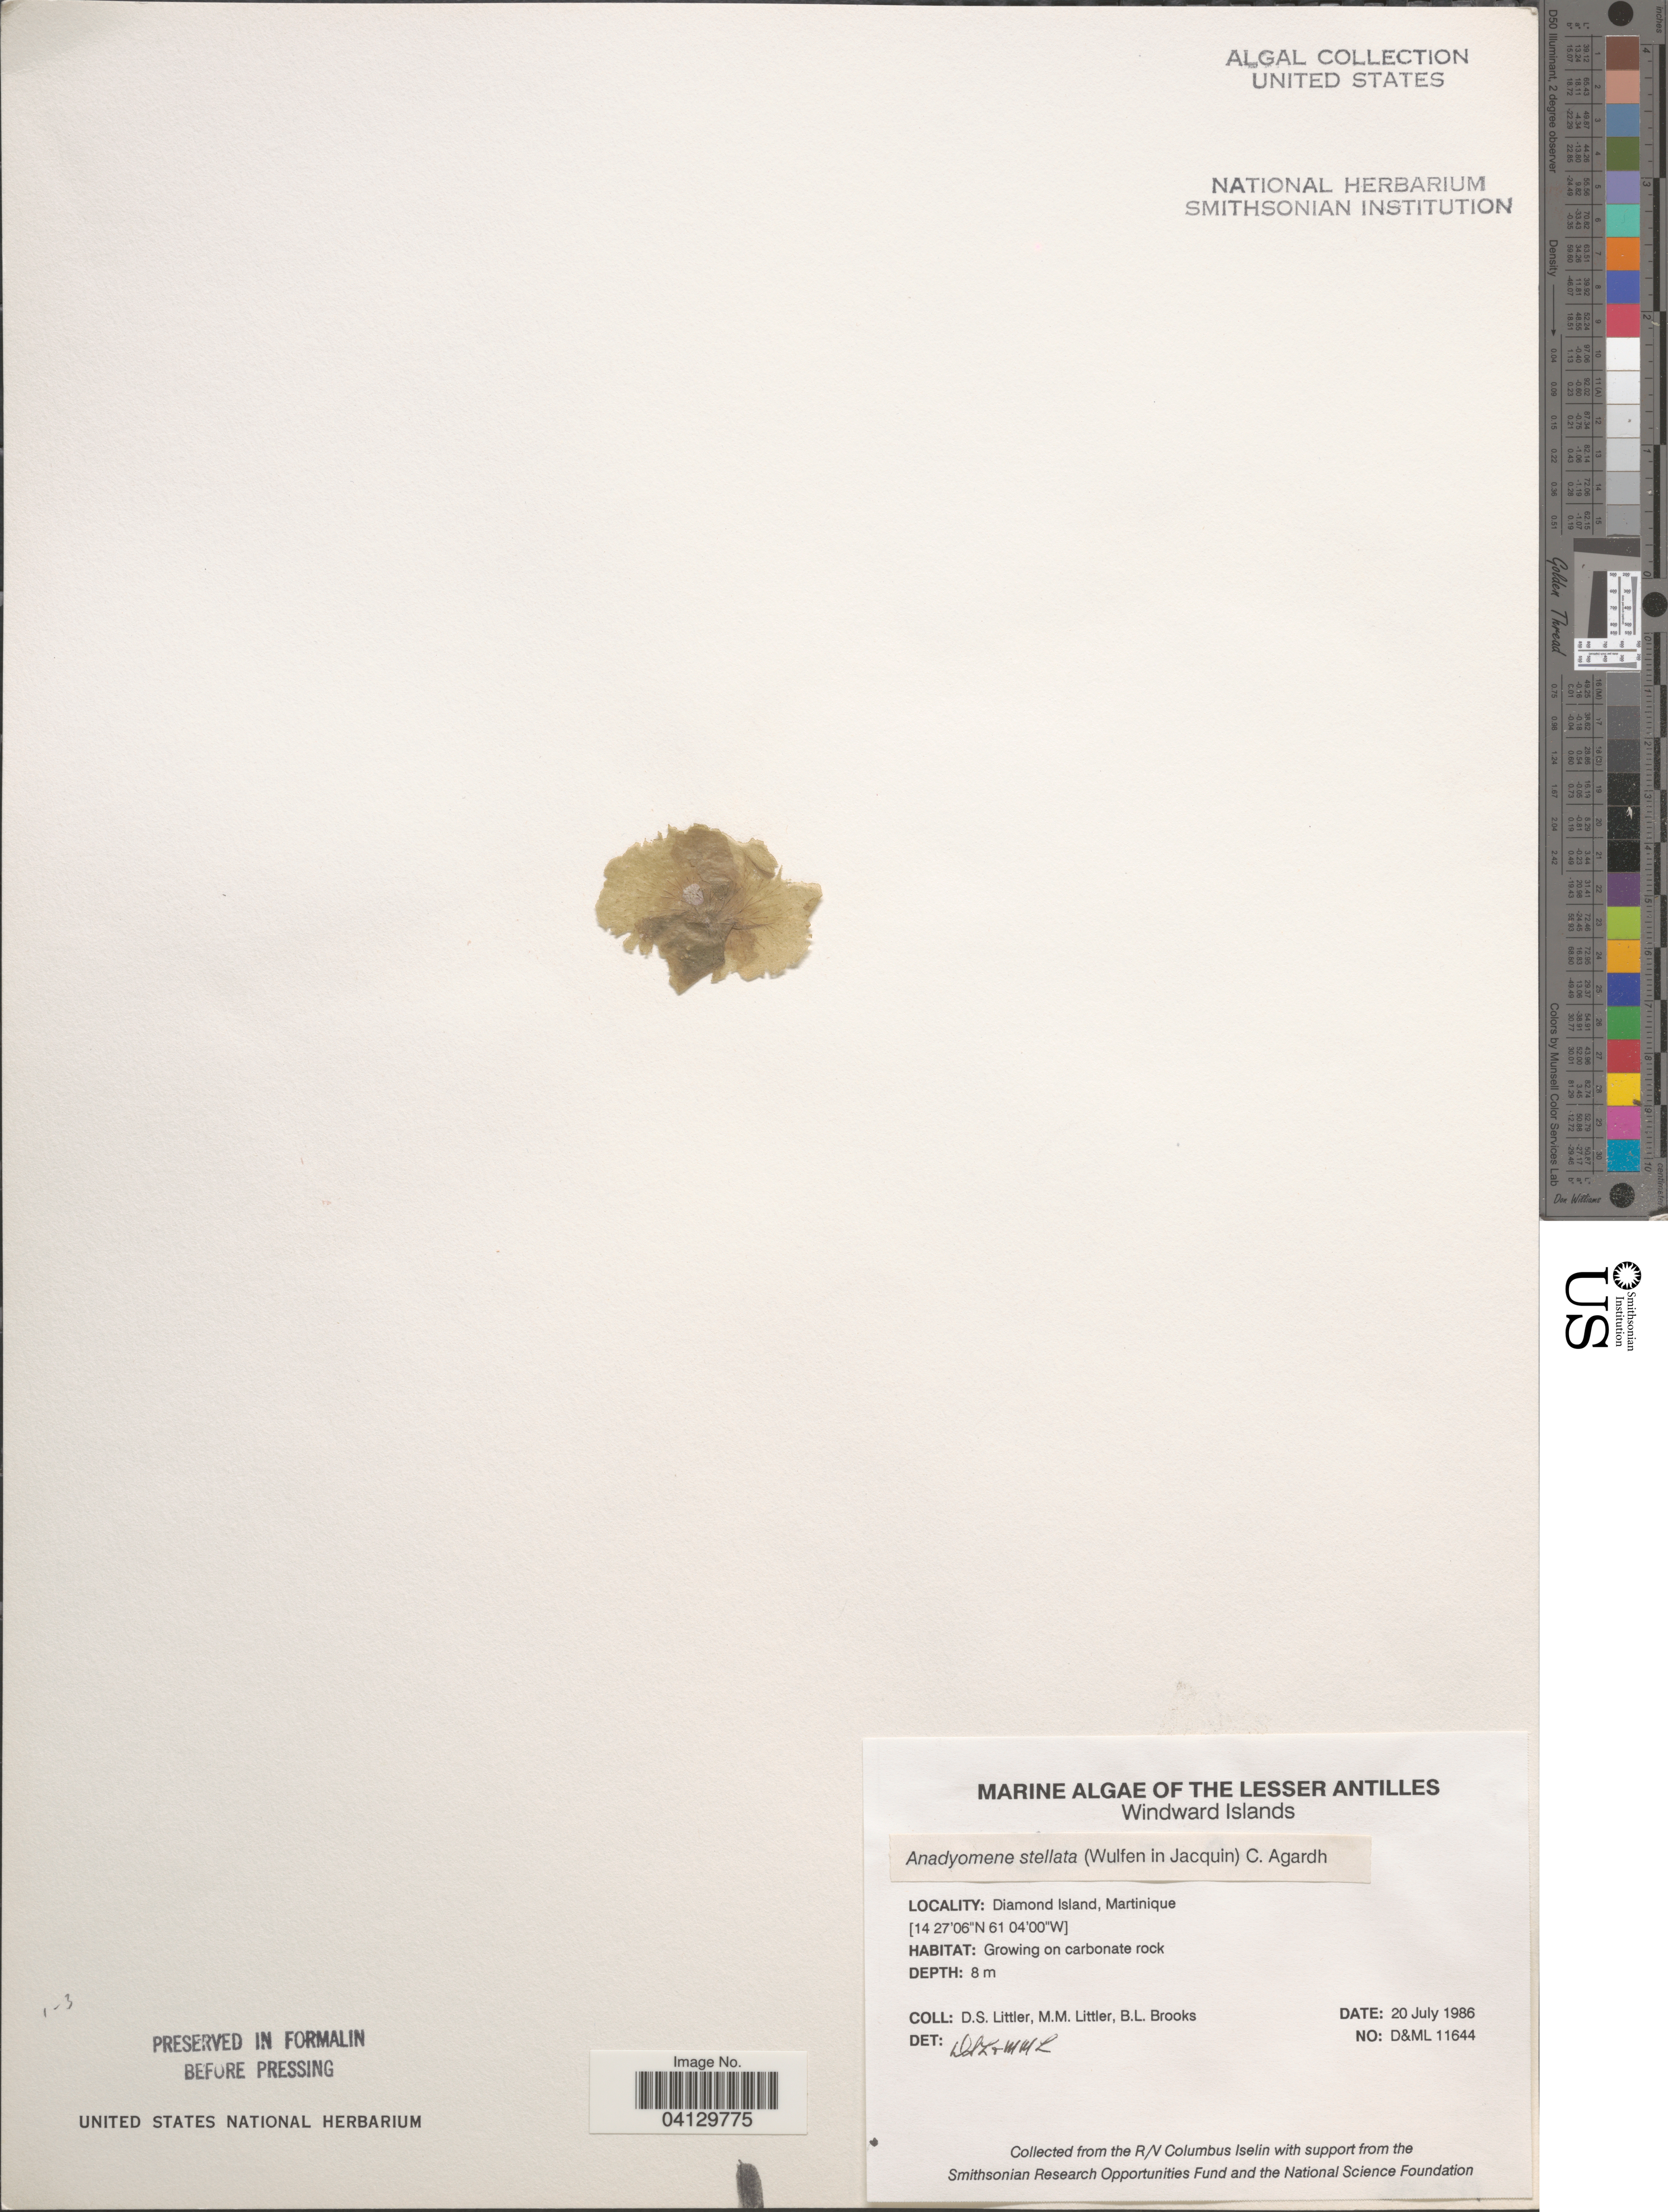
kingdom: Plantae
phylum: Chlorophyta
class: Ulvophyceae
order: Cladophorales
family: Anadyomenaceae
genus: Anadyomene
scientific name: Anadyomene stellata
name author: (Wulfen) C. Agardh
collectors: D. S. Littler & B. Brooks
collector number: D&ML11644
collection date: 1986-07-20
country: Martinique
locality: The Lesser Antilles. Windward Islands. Diamond Island.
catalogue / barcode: US 329105